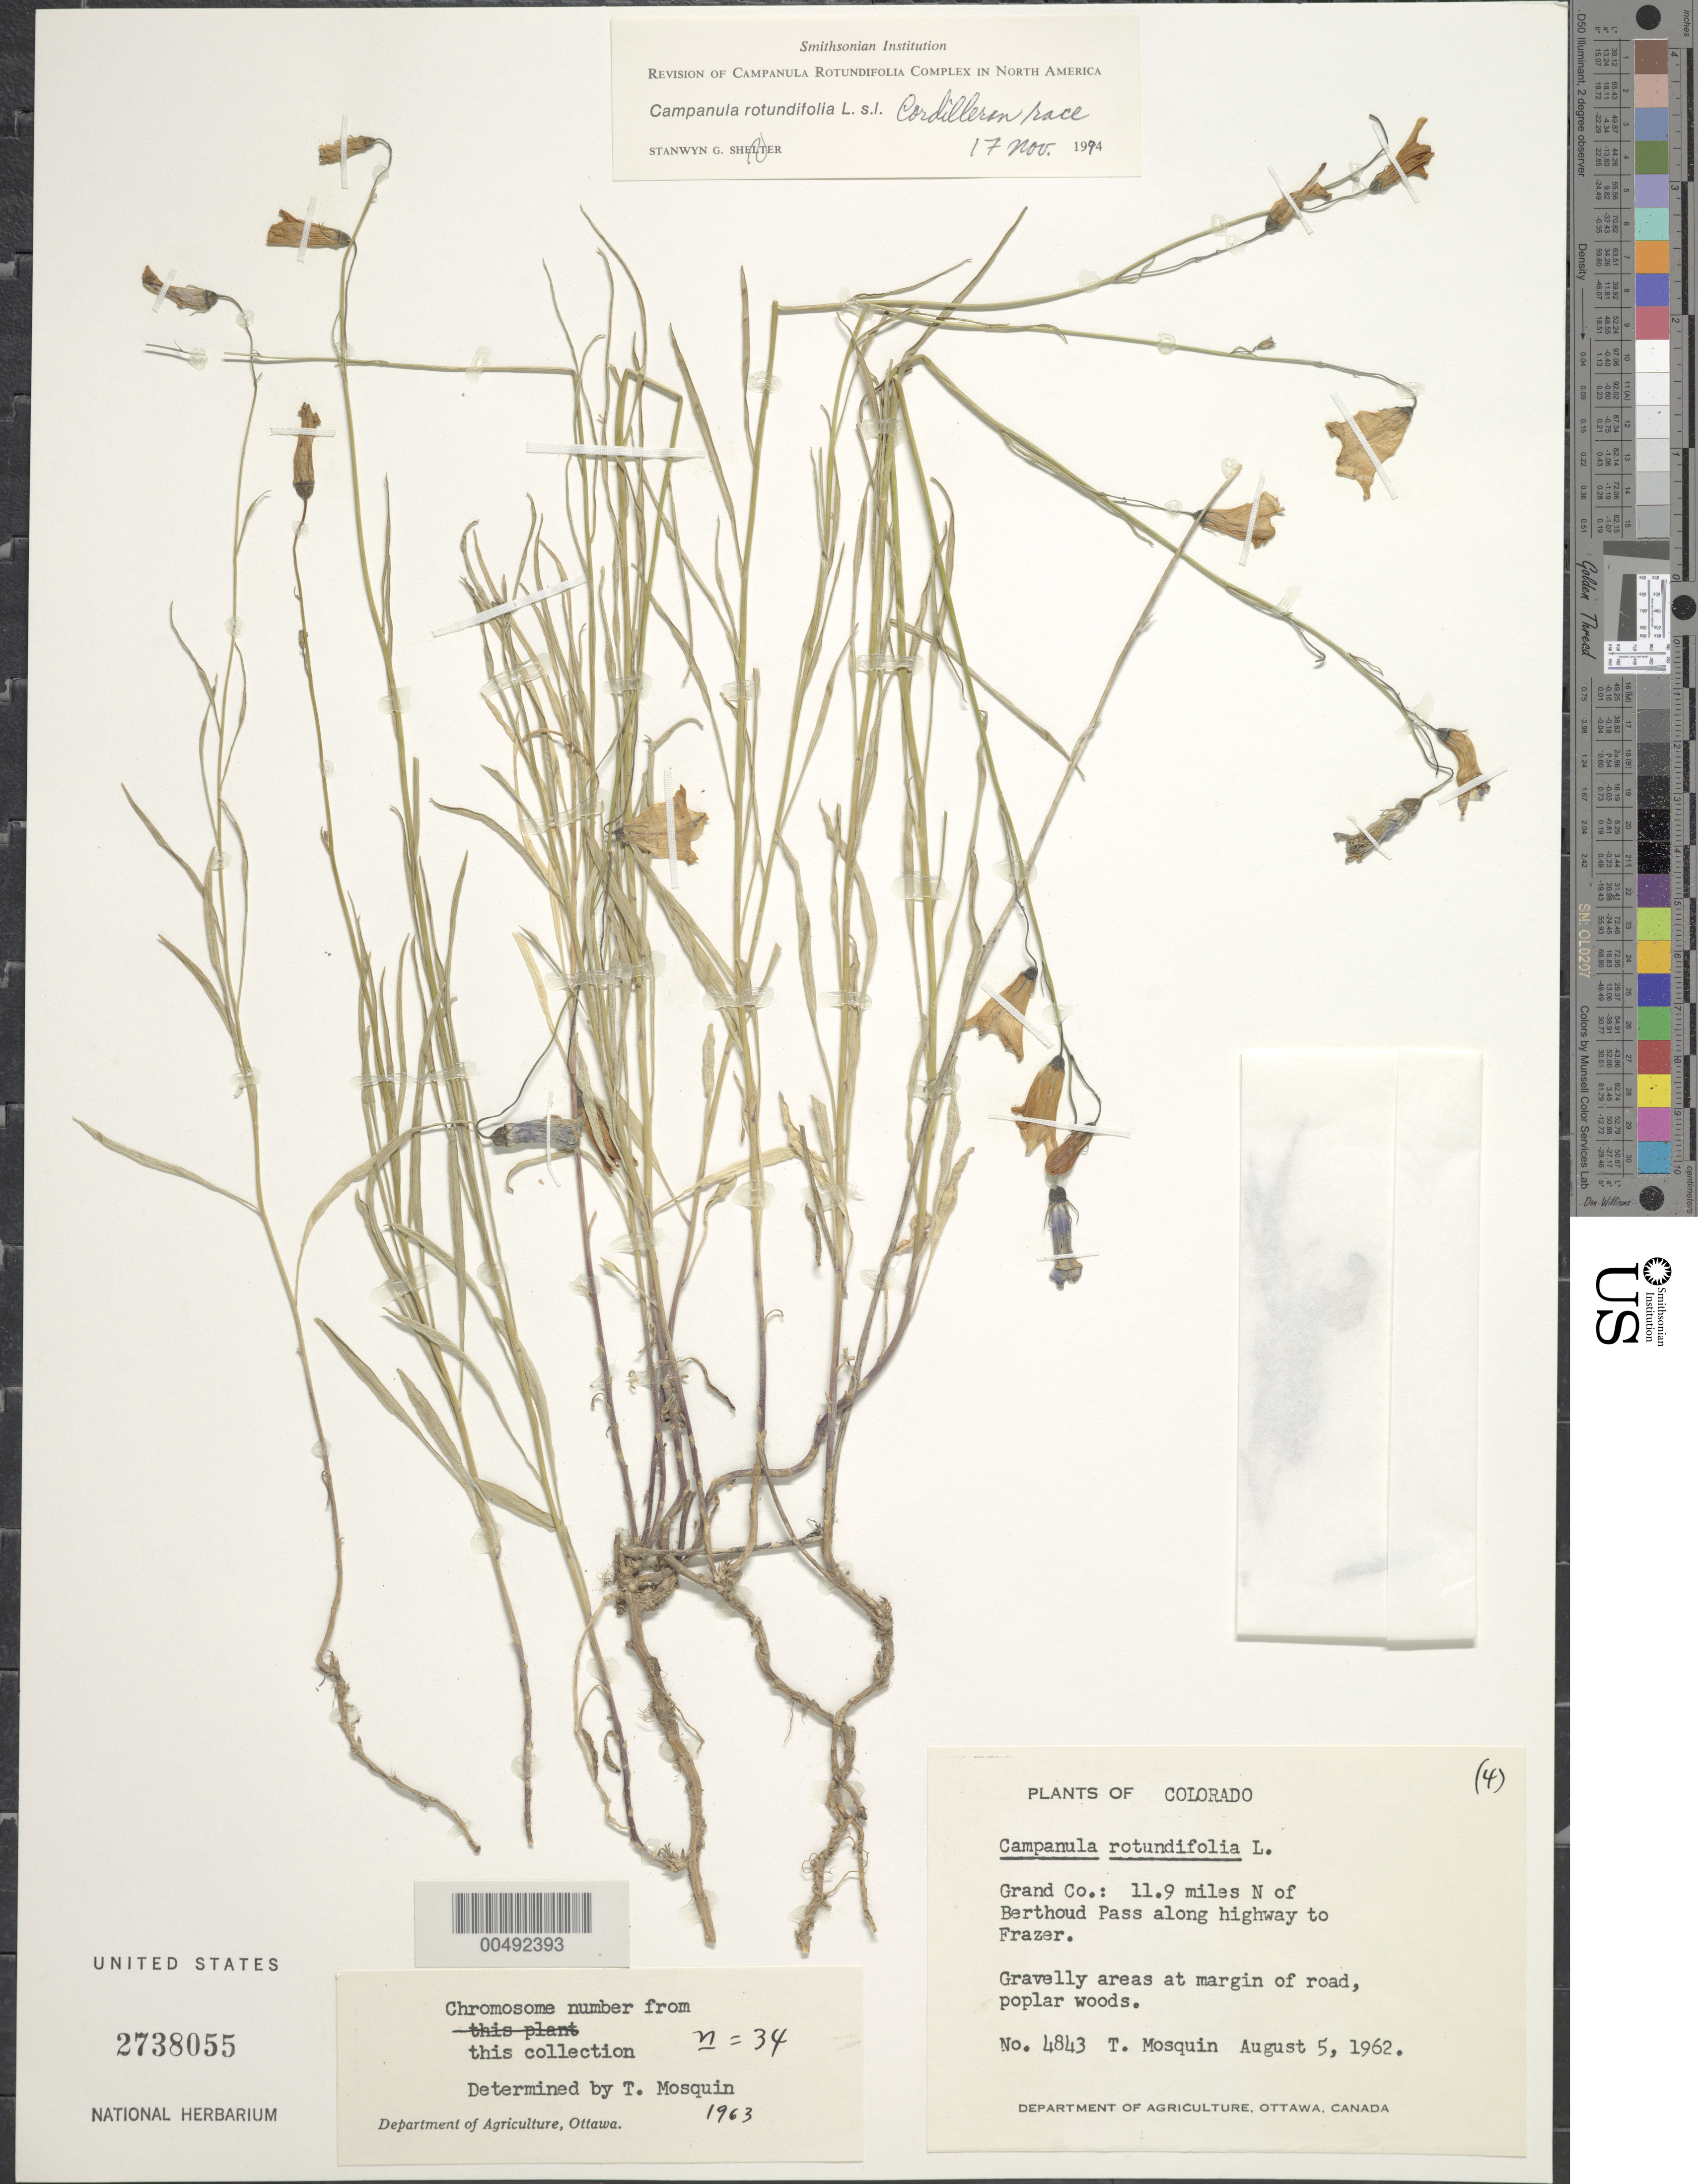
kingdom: Plantae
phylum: Tracheophyta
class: Magnoliopsida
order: Asterales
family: Campanulaceae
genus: Campanula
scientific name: Campanula rotundifolia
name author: L.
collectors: T. Mosquin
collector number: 4843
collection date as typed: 05 Aug 1962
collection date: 1962-08-05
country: United States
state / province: Colorado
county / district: Grand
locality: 11.9 mi. N of Berthoud Pass along highway to Frazer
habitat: gravelly areas at margin of road, poplar woods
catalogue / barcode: US 2738055